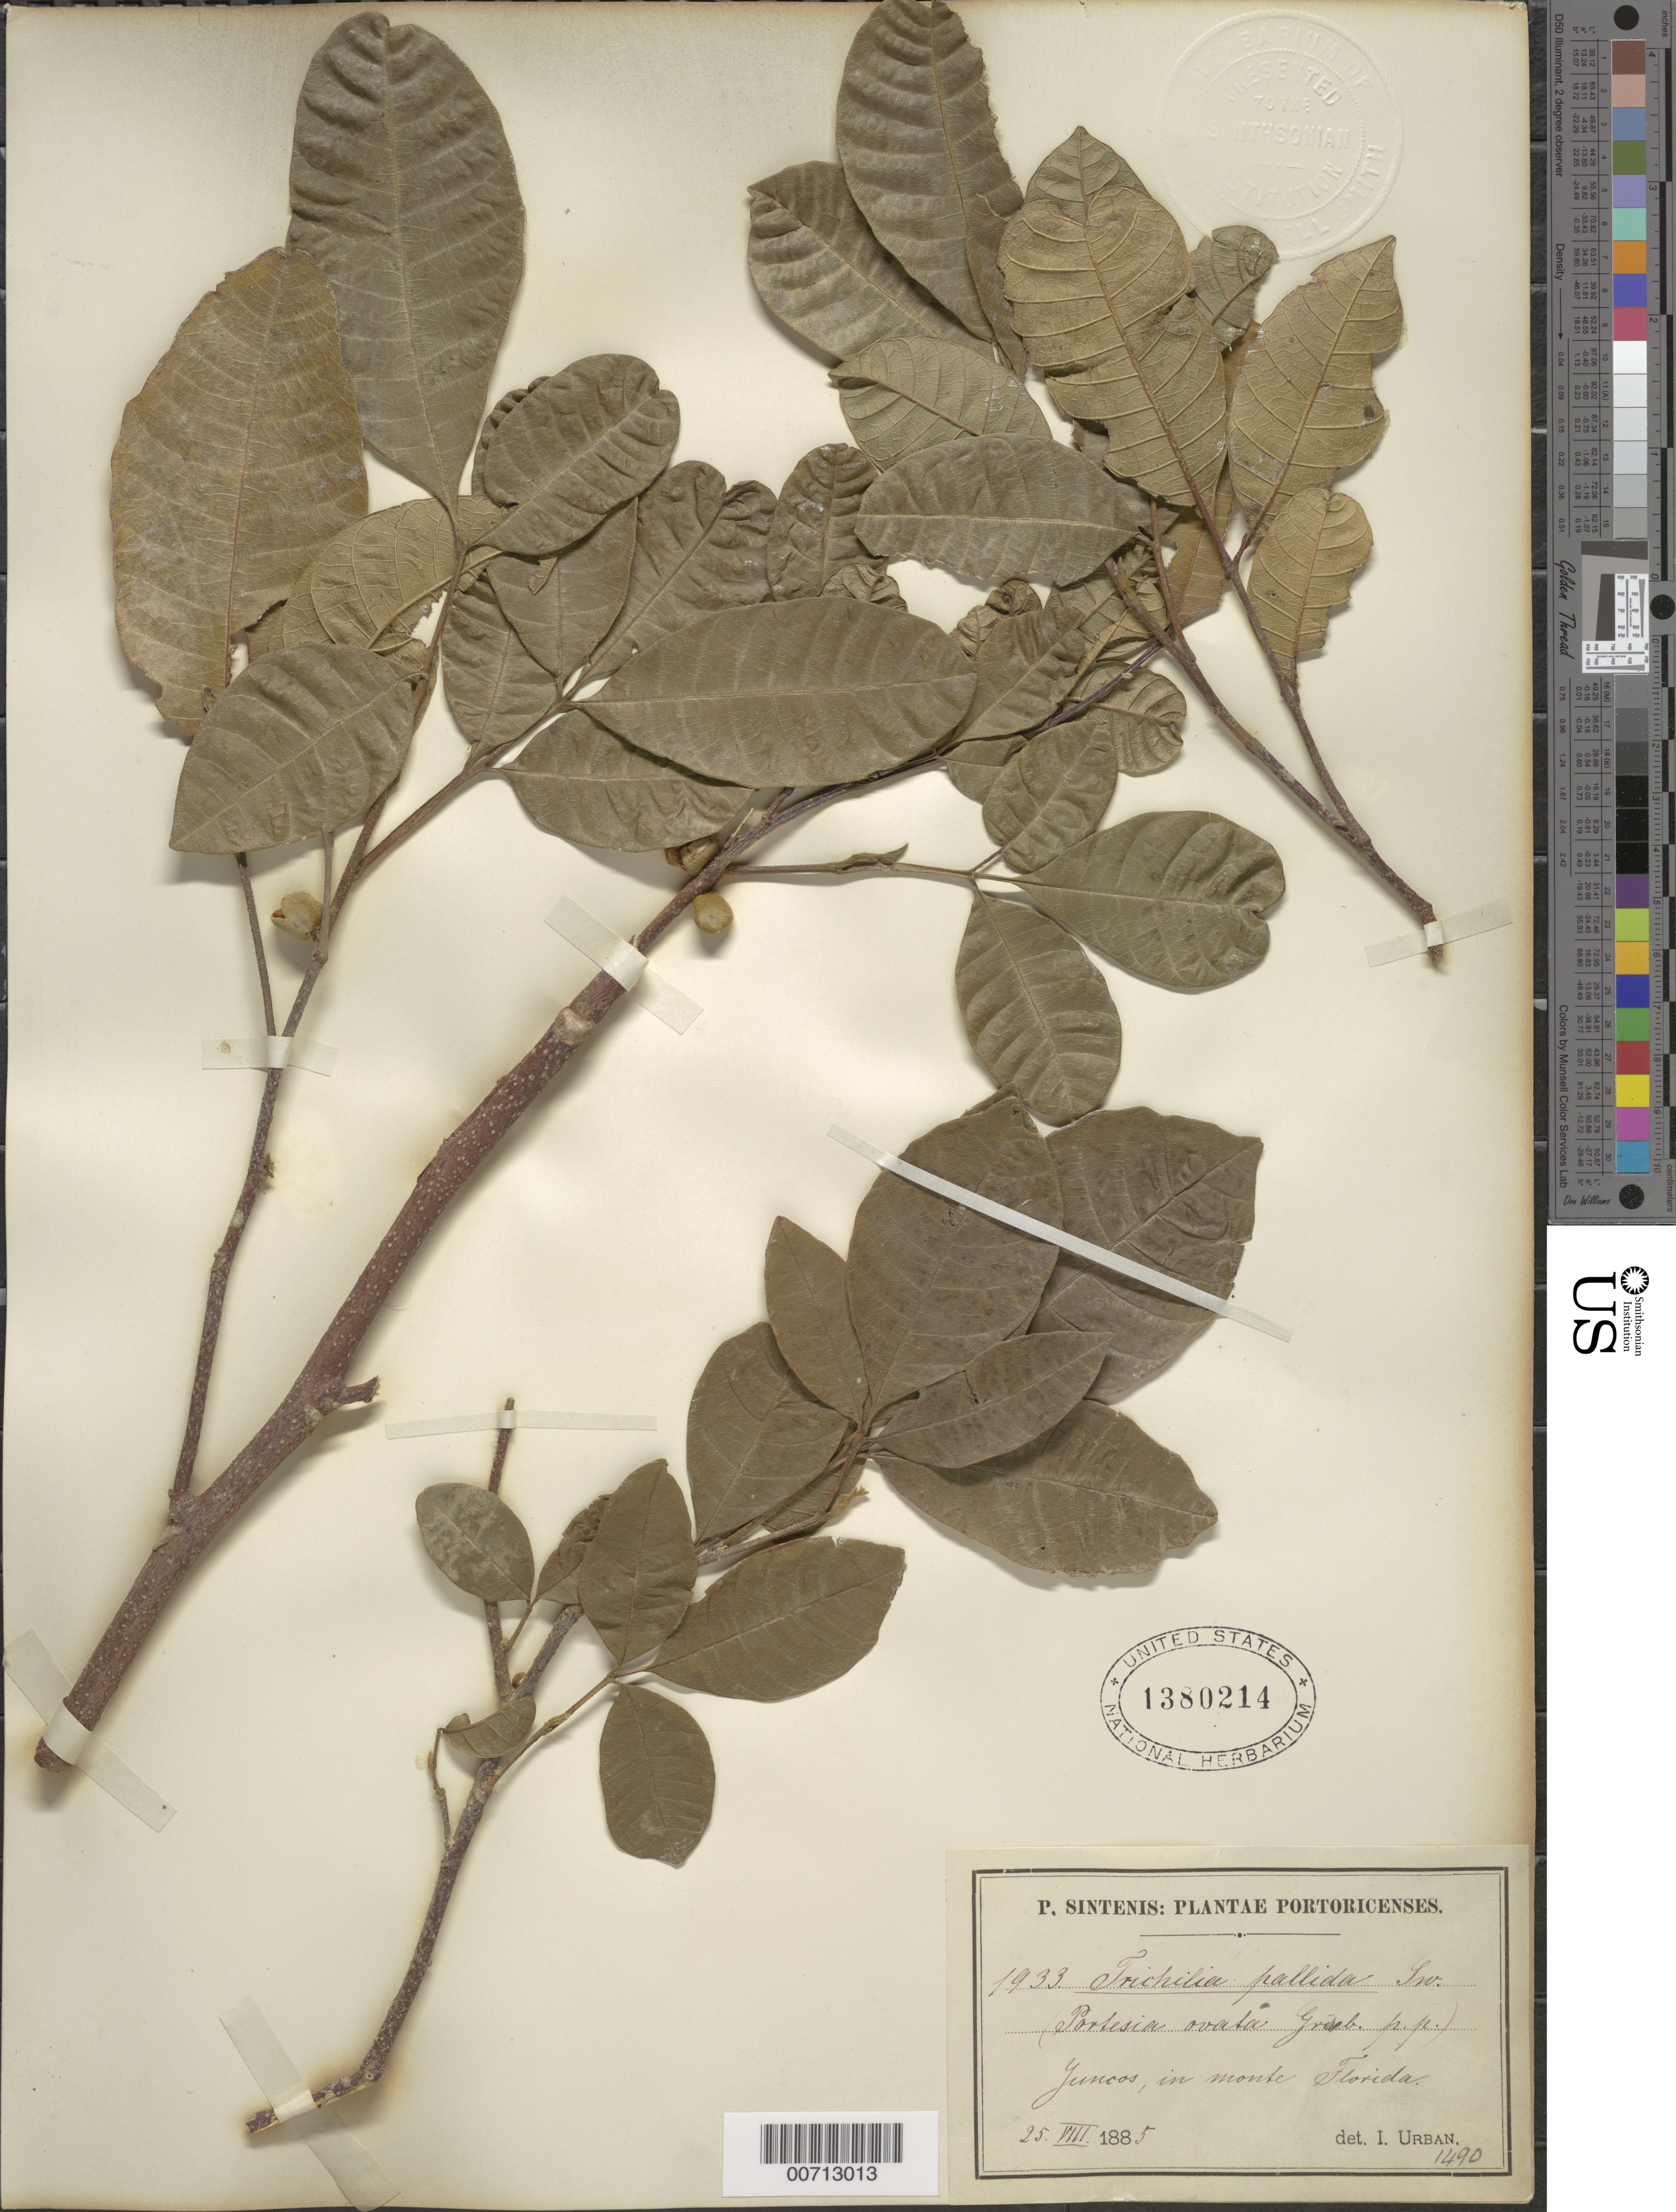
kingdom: Plantae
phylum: Tracheophyta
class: Magnoliopsida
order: Sapindales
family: Meliaceae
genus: Trichilia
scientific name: Trichilia pallida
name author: Sw.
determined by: Urban, Ignatz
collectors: P. Sintenis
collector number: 1933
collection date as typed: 25 Aug 1885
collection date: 1885-08-25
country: Puerto Rico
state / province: Yauco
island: Greater Antilles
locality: In monte Florida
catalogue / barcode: US 1380214